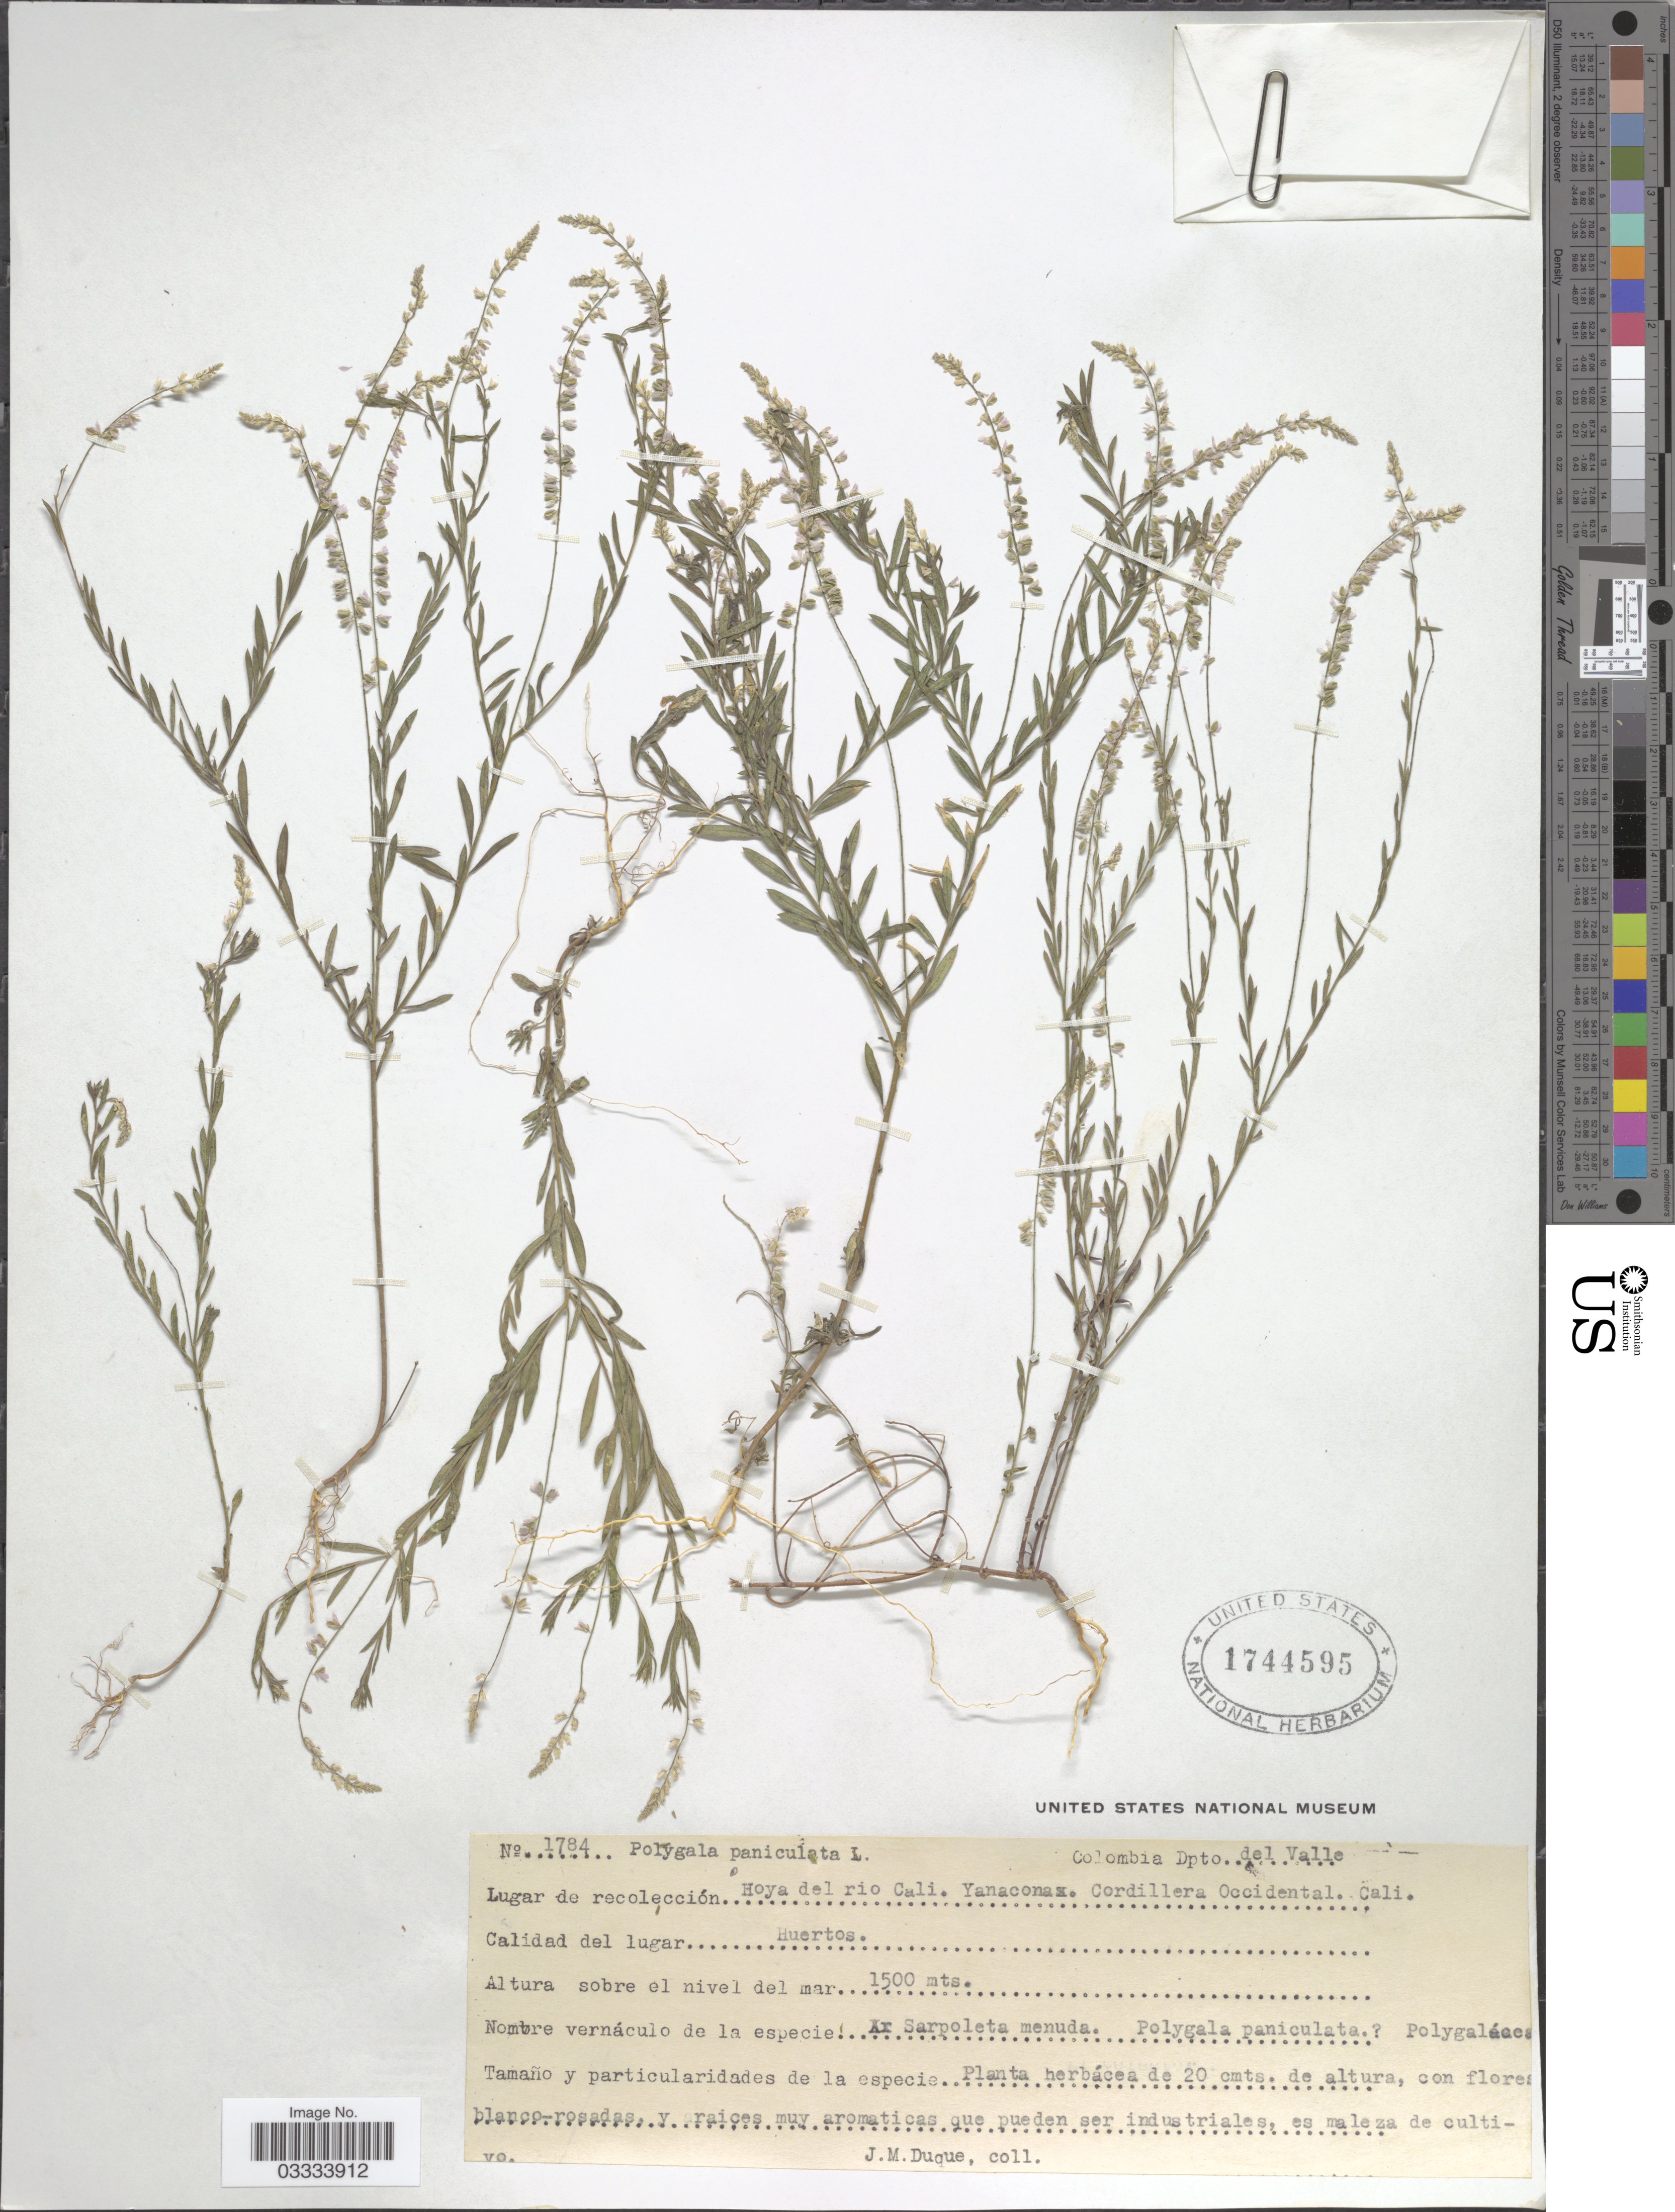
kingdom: Plantae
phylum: Tracheophyta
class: Magnoliopsida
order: Fabales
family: Polygalaceae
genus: Polygala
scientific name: Polygala paniculata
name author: L.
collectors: J. Duque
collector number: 1784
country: Colombia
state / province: Valle del Cauca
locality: Dpto. del Valle. Hoya del rio Cali. Yanaconax. Cordillera Occidental. Cali. Calidad del lugar Huertos.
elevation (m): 1500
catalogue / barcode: US 1744595